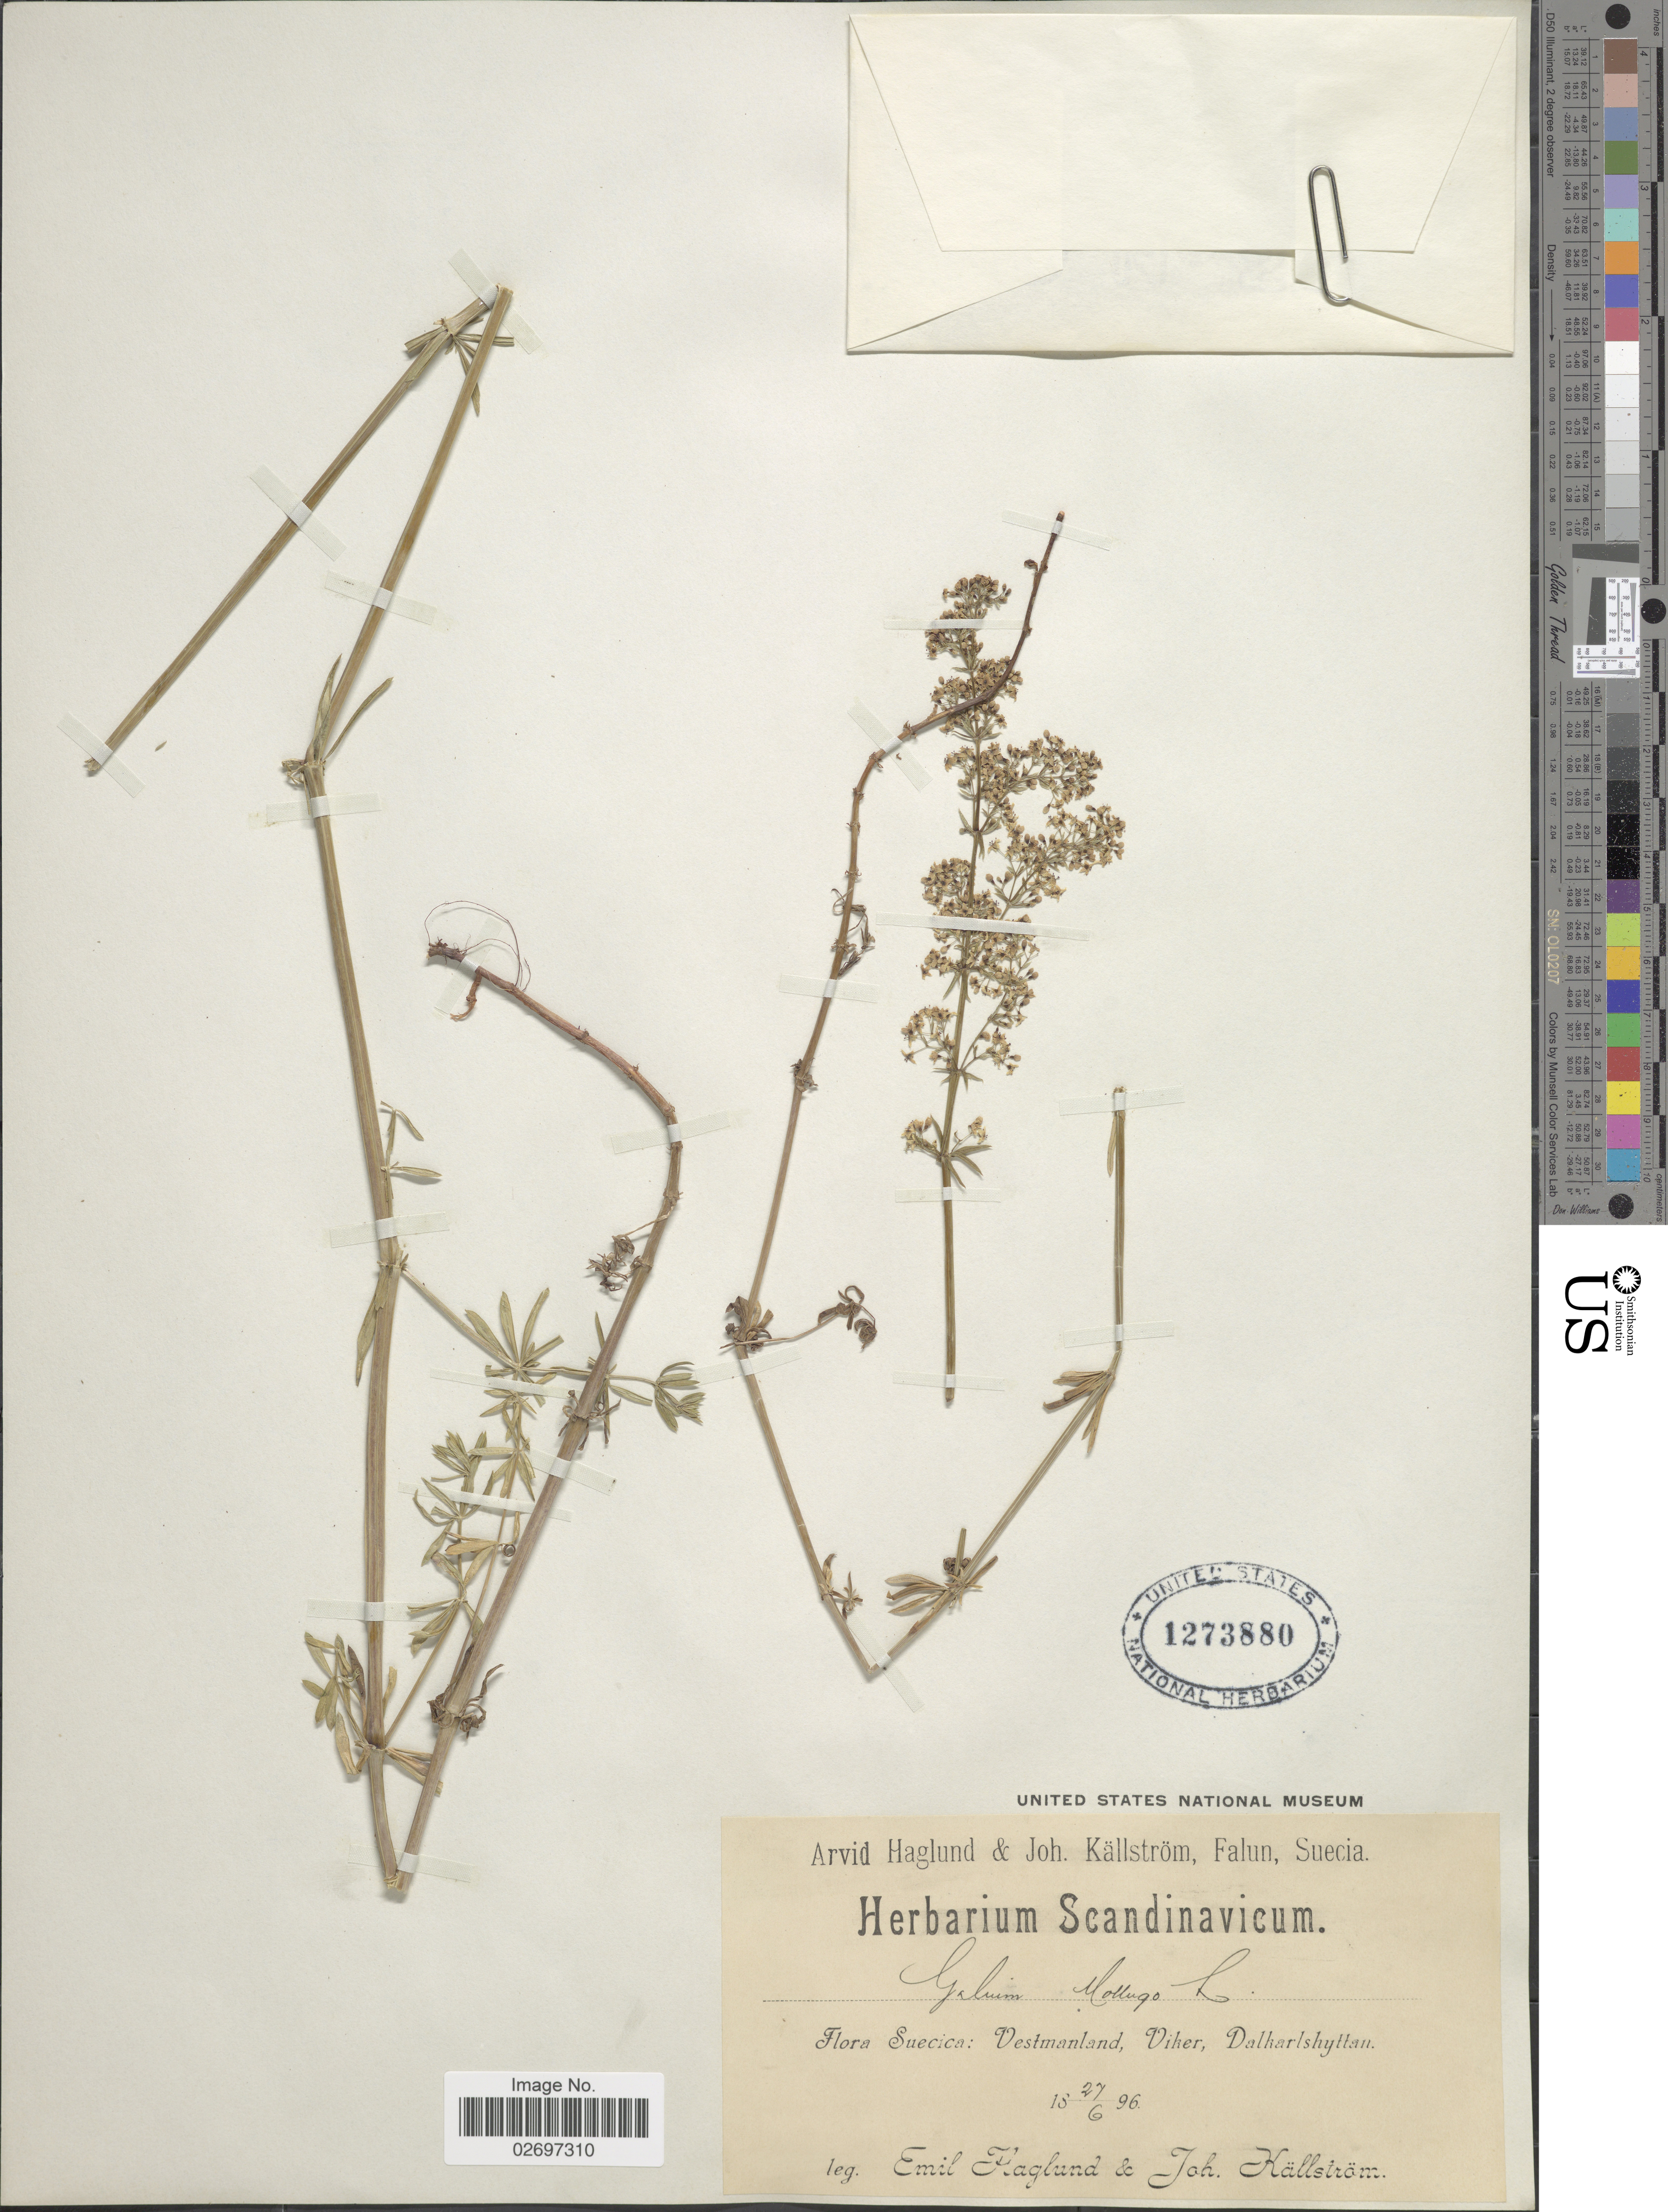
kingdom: Plantae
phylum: Tracheophyta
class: Magnoliopsida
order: Gentianales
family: Rubiaceae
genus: Galium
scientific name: Galium mollugo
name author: L.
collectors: E. Haglund & J. Källström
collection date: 1896-06-27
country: Sweden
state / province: Vastmanland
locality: Suecica: Vestmanland, Viher, Dalkarlshyttan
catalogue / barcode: US 1273880